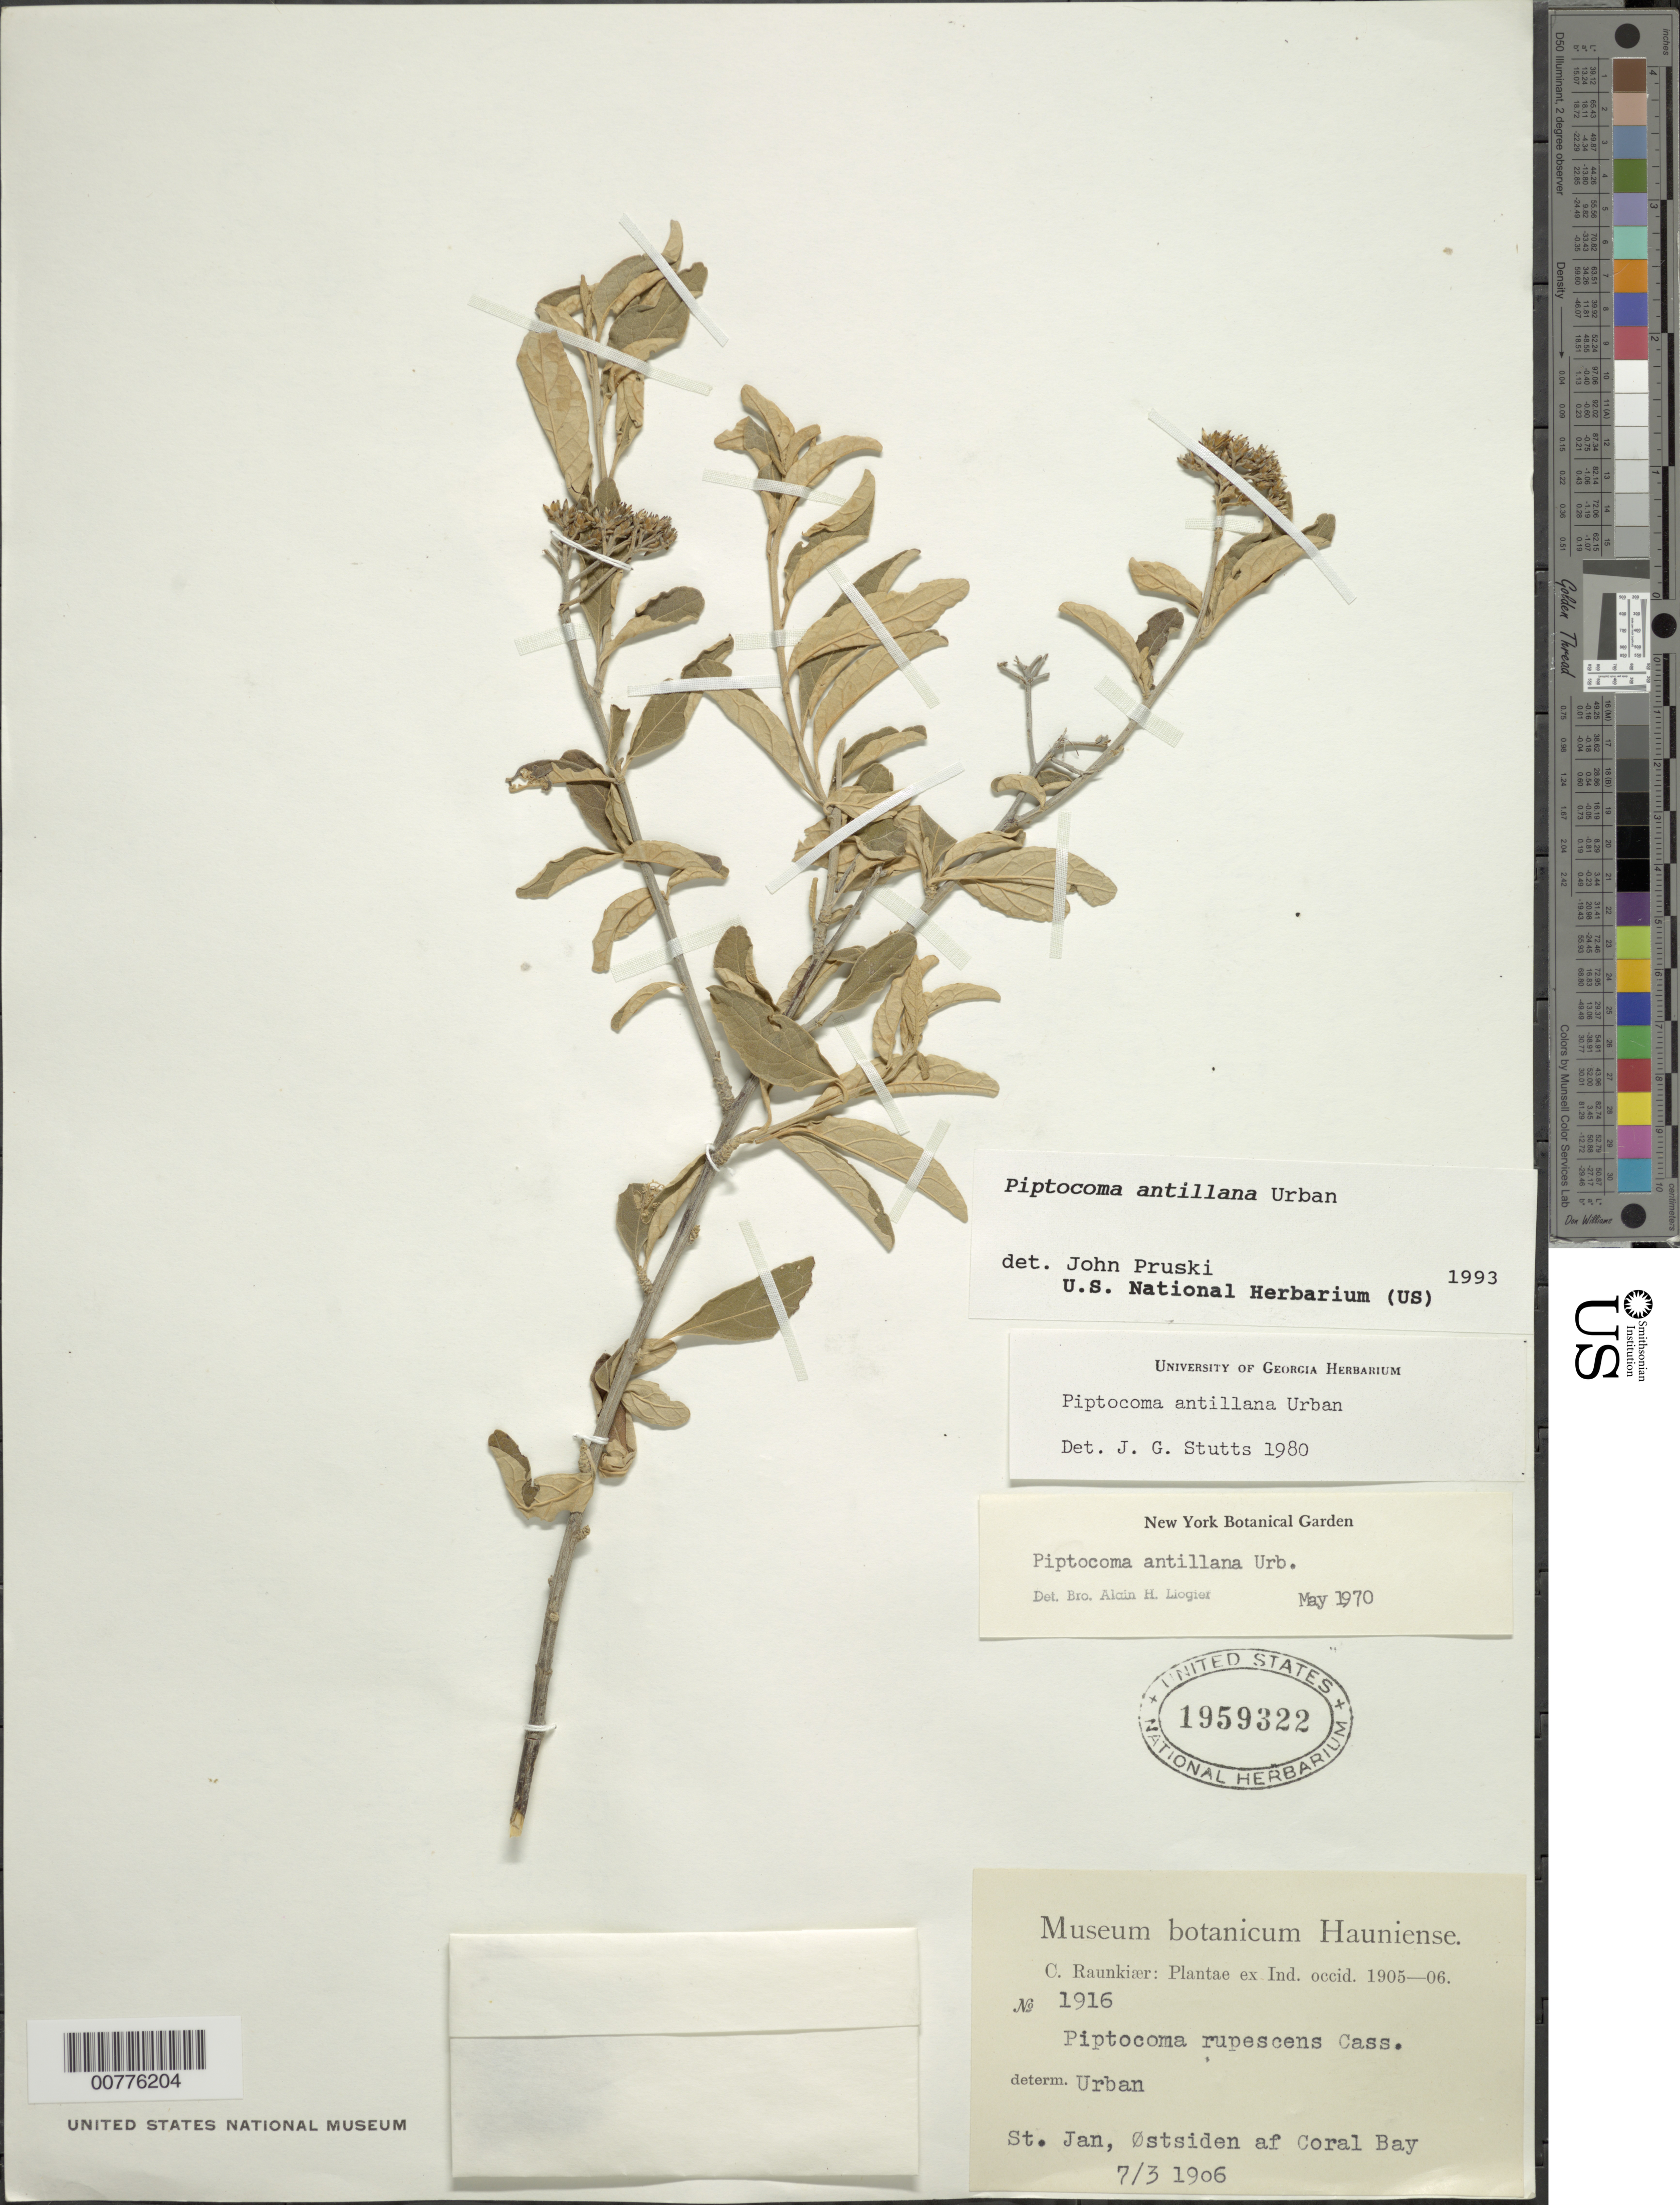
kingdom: Plantae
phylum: Tracheophyta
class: Magnoliopsida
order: Asterales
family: Asteraceae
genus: Piptocoma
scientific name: Piptocoma antillana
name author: Urb.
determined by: Pruski, J. F.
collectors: C. Raunkiær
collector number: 1916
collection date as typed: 07 Mar 1906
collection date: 1906-03-07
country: U.S. Virgin Islands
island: St. John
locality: Ostsiden af Coral Bay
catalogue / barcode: US 1959322